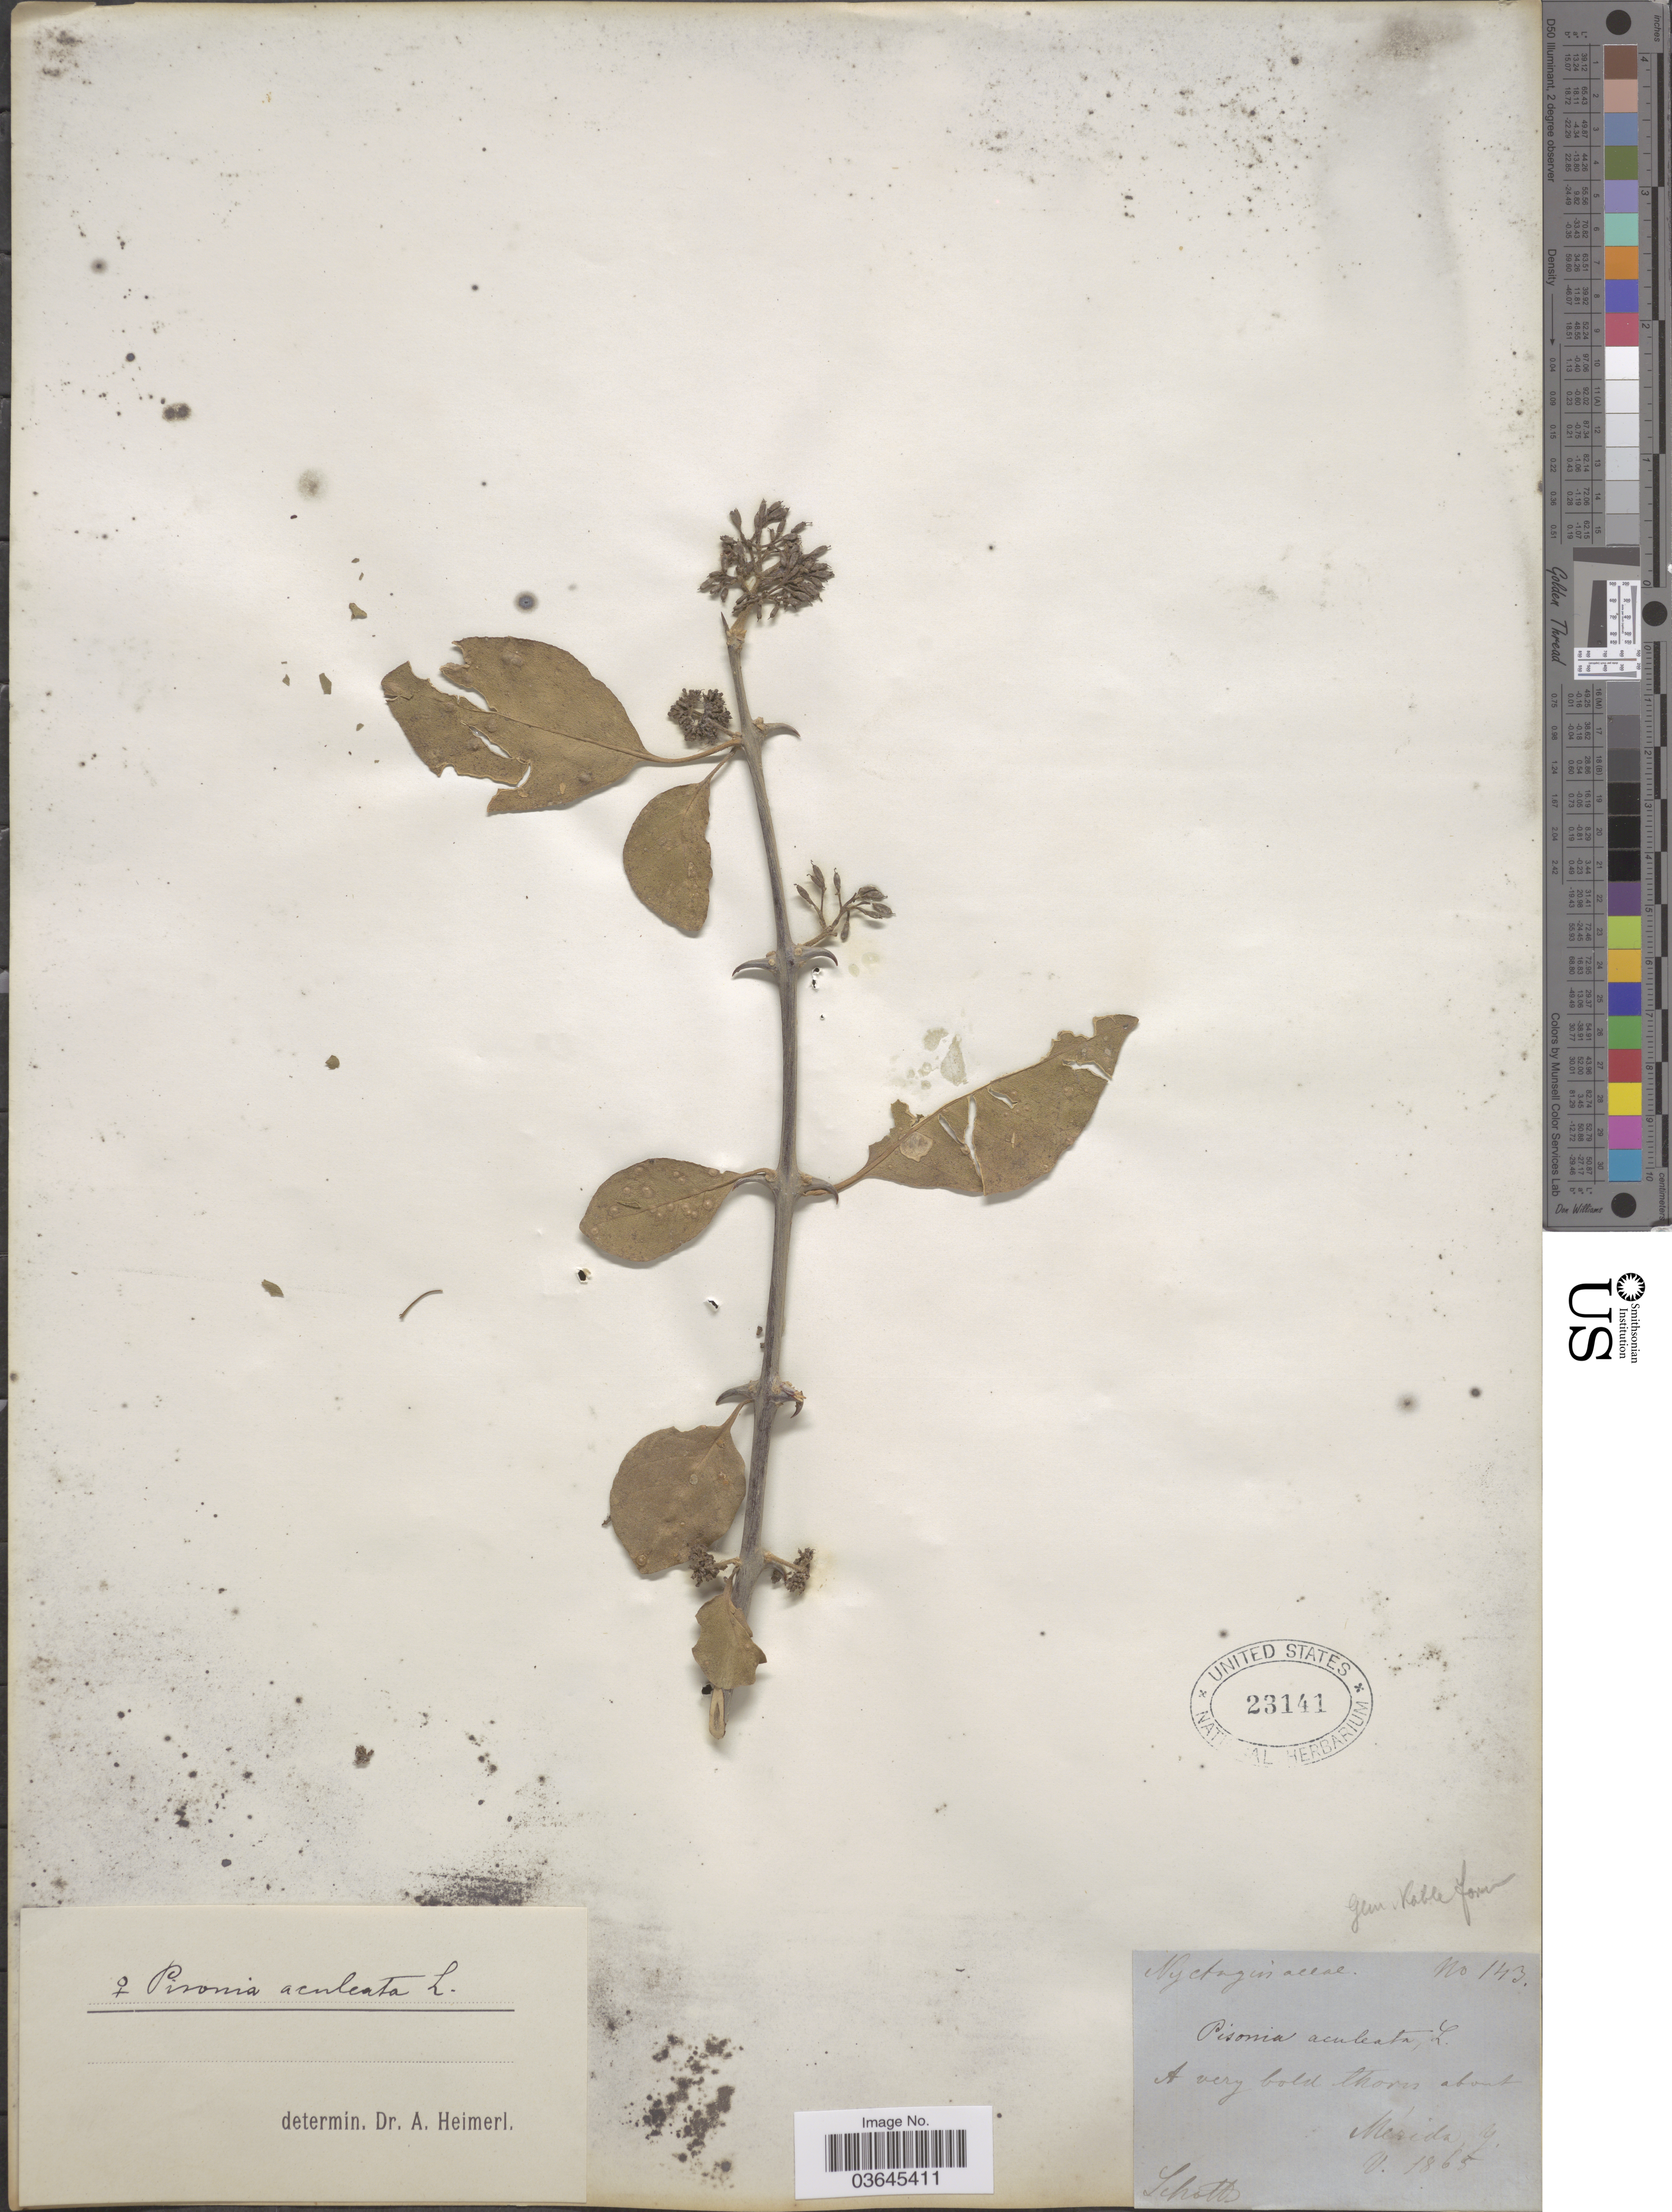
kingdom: Plantae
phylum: Tracheophyta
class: Magnoliopsida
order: Caryophyllales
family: Nyctaginaceae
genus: Pisonia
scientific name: Pisonia aculeata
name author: L.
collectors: -. Schottz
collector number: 143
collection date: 1865-05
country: Venezuela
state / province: Mérida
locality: A very bold thorn about Mérida, Y.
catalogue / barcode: US 23141